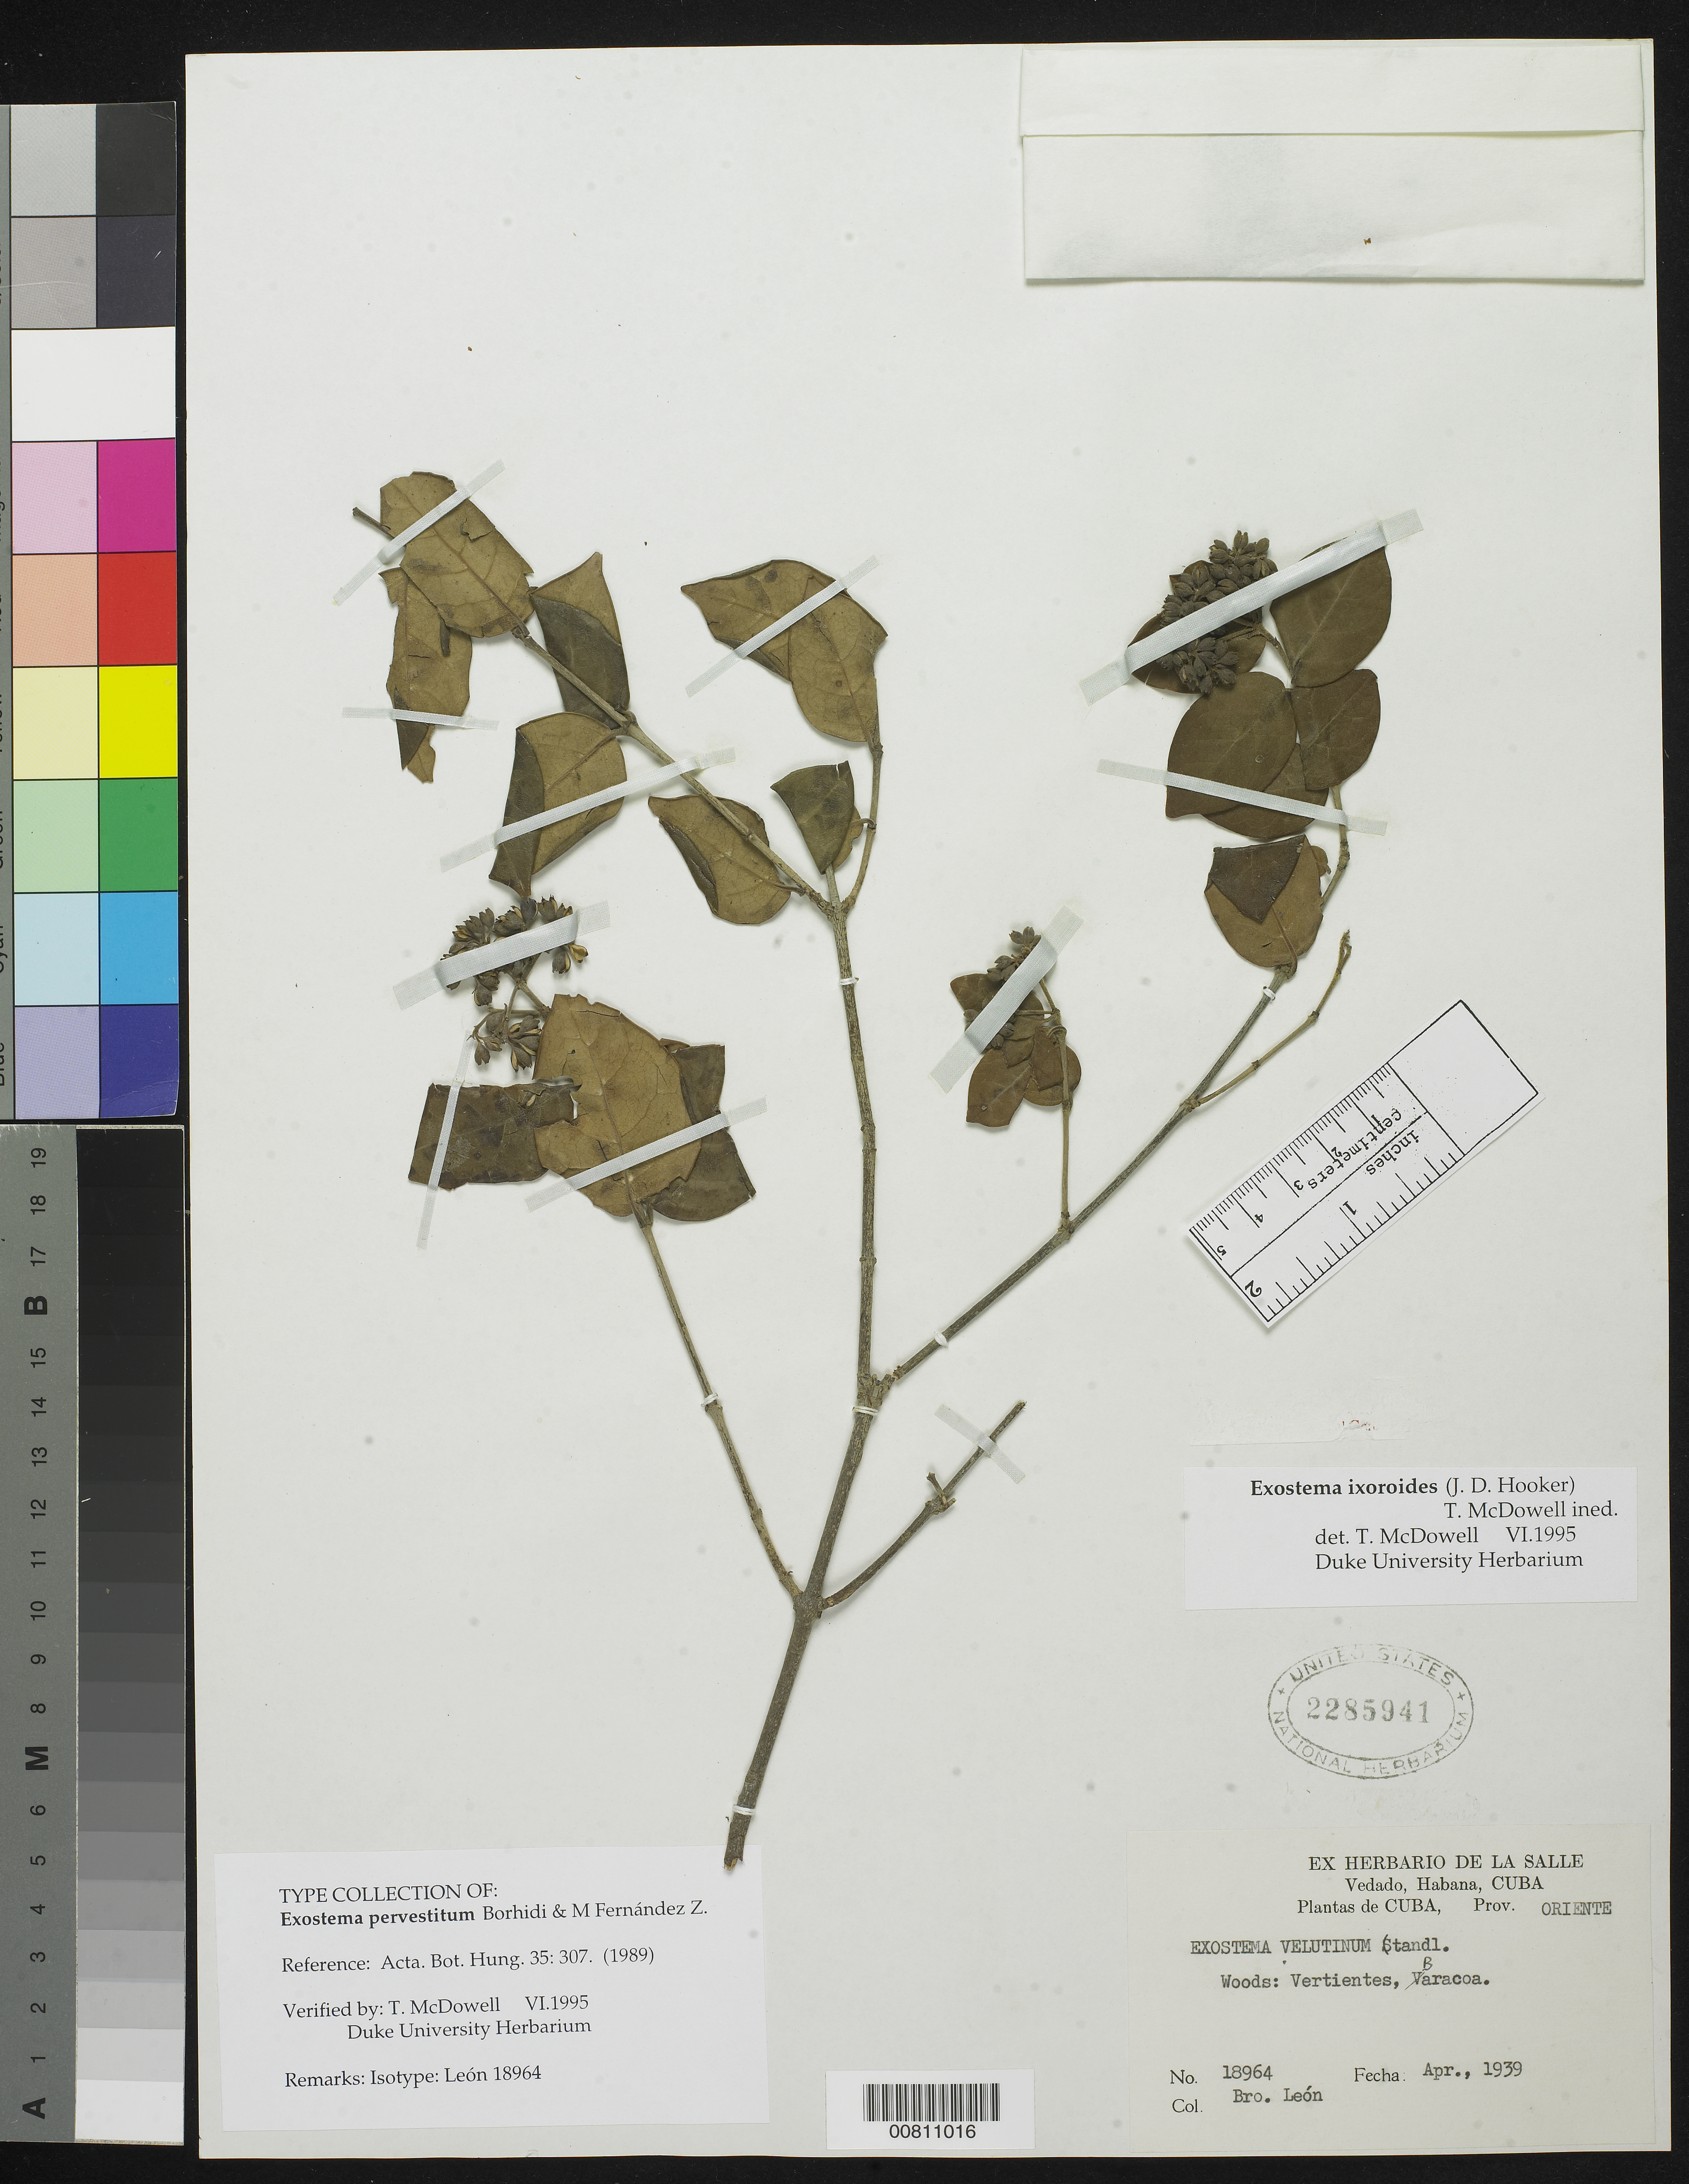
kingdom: Plantae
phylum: Tracheophyta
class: Magnoliopsida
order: Gentianales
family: Rubiaceae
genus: Exostema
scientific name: Exostema pervestitum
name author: Borhidi & Fernández Z.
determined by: McDowell, T.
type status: Isotype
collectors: Bro. León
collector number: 18964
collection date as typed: Apr 1939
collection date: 1939-04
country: Cuba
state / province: Guantánamo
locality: Prov. Oriente, woods: Vertientes, Baracoa.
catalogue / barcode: US 2285941